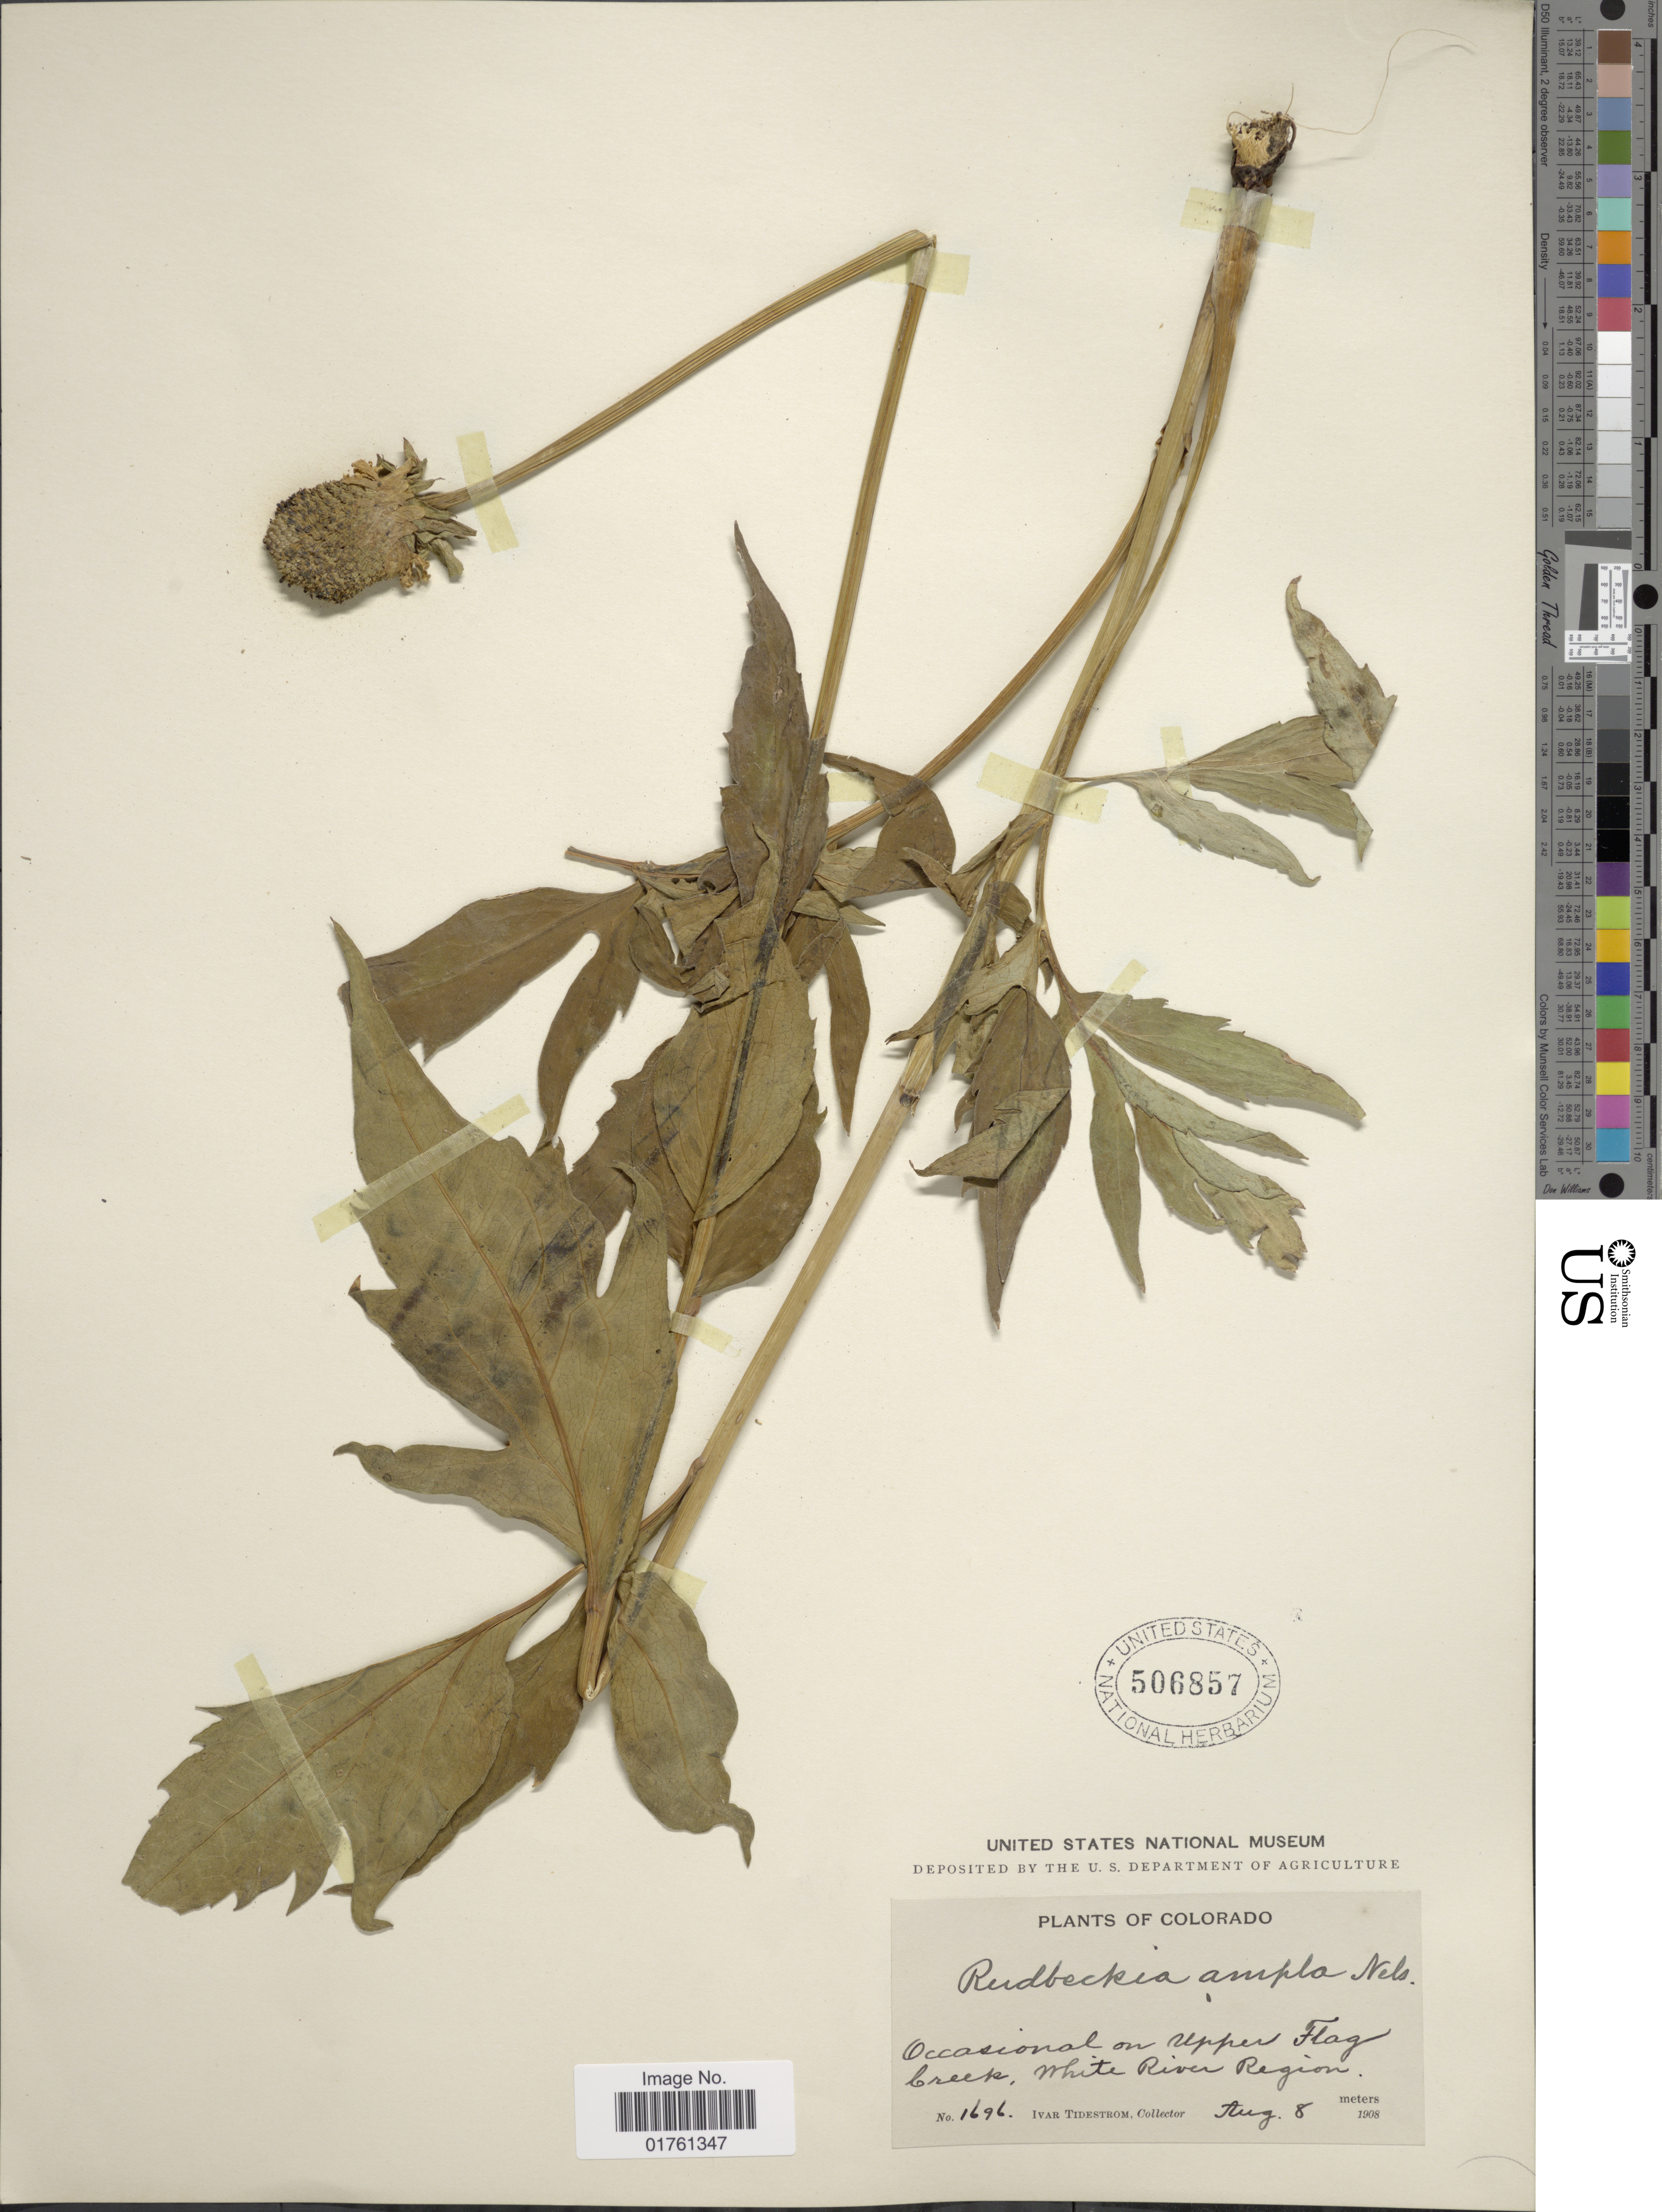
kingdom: Plantae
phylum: Tracheophyta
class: Magnoliopsida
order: Asterales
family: Asteraceae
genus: Rudbeckia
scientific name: Rudbeckia laciniata var. ampla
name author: (A. Nelson) Cronq.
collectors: I. F. Tidestrom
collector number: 1696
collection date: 1908-08-08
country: United States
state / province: Colorado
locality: Occasional on Upper Flag Creek, White River Region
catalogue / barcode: US 506857